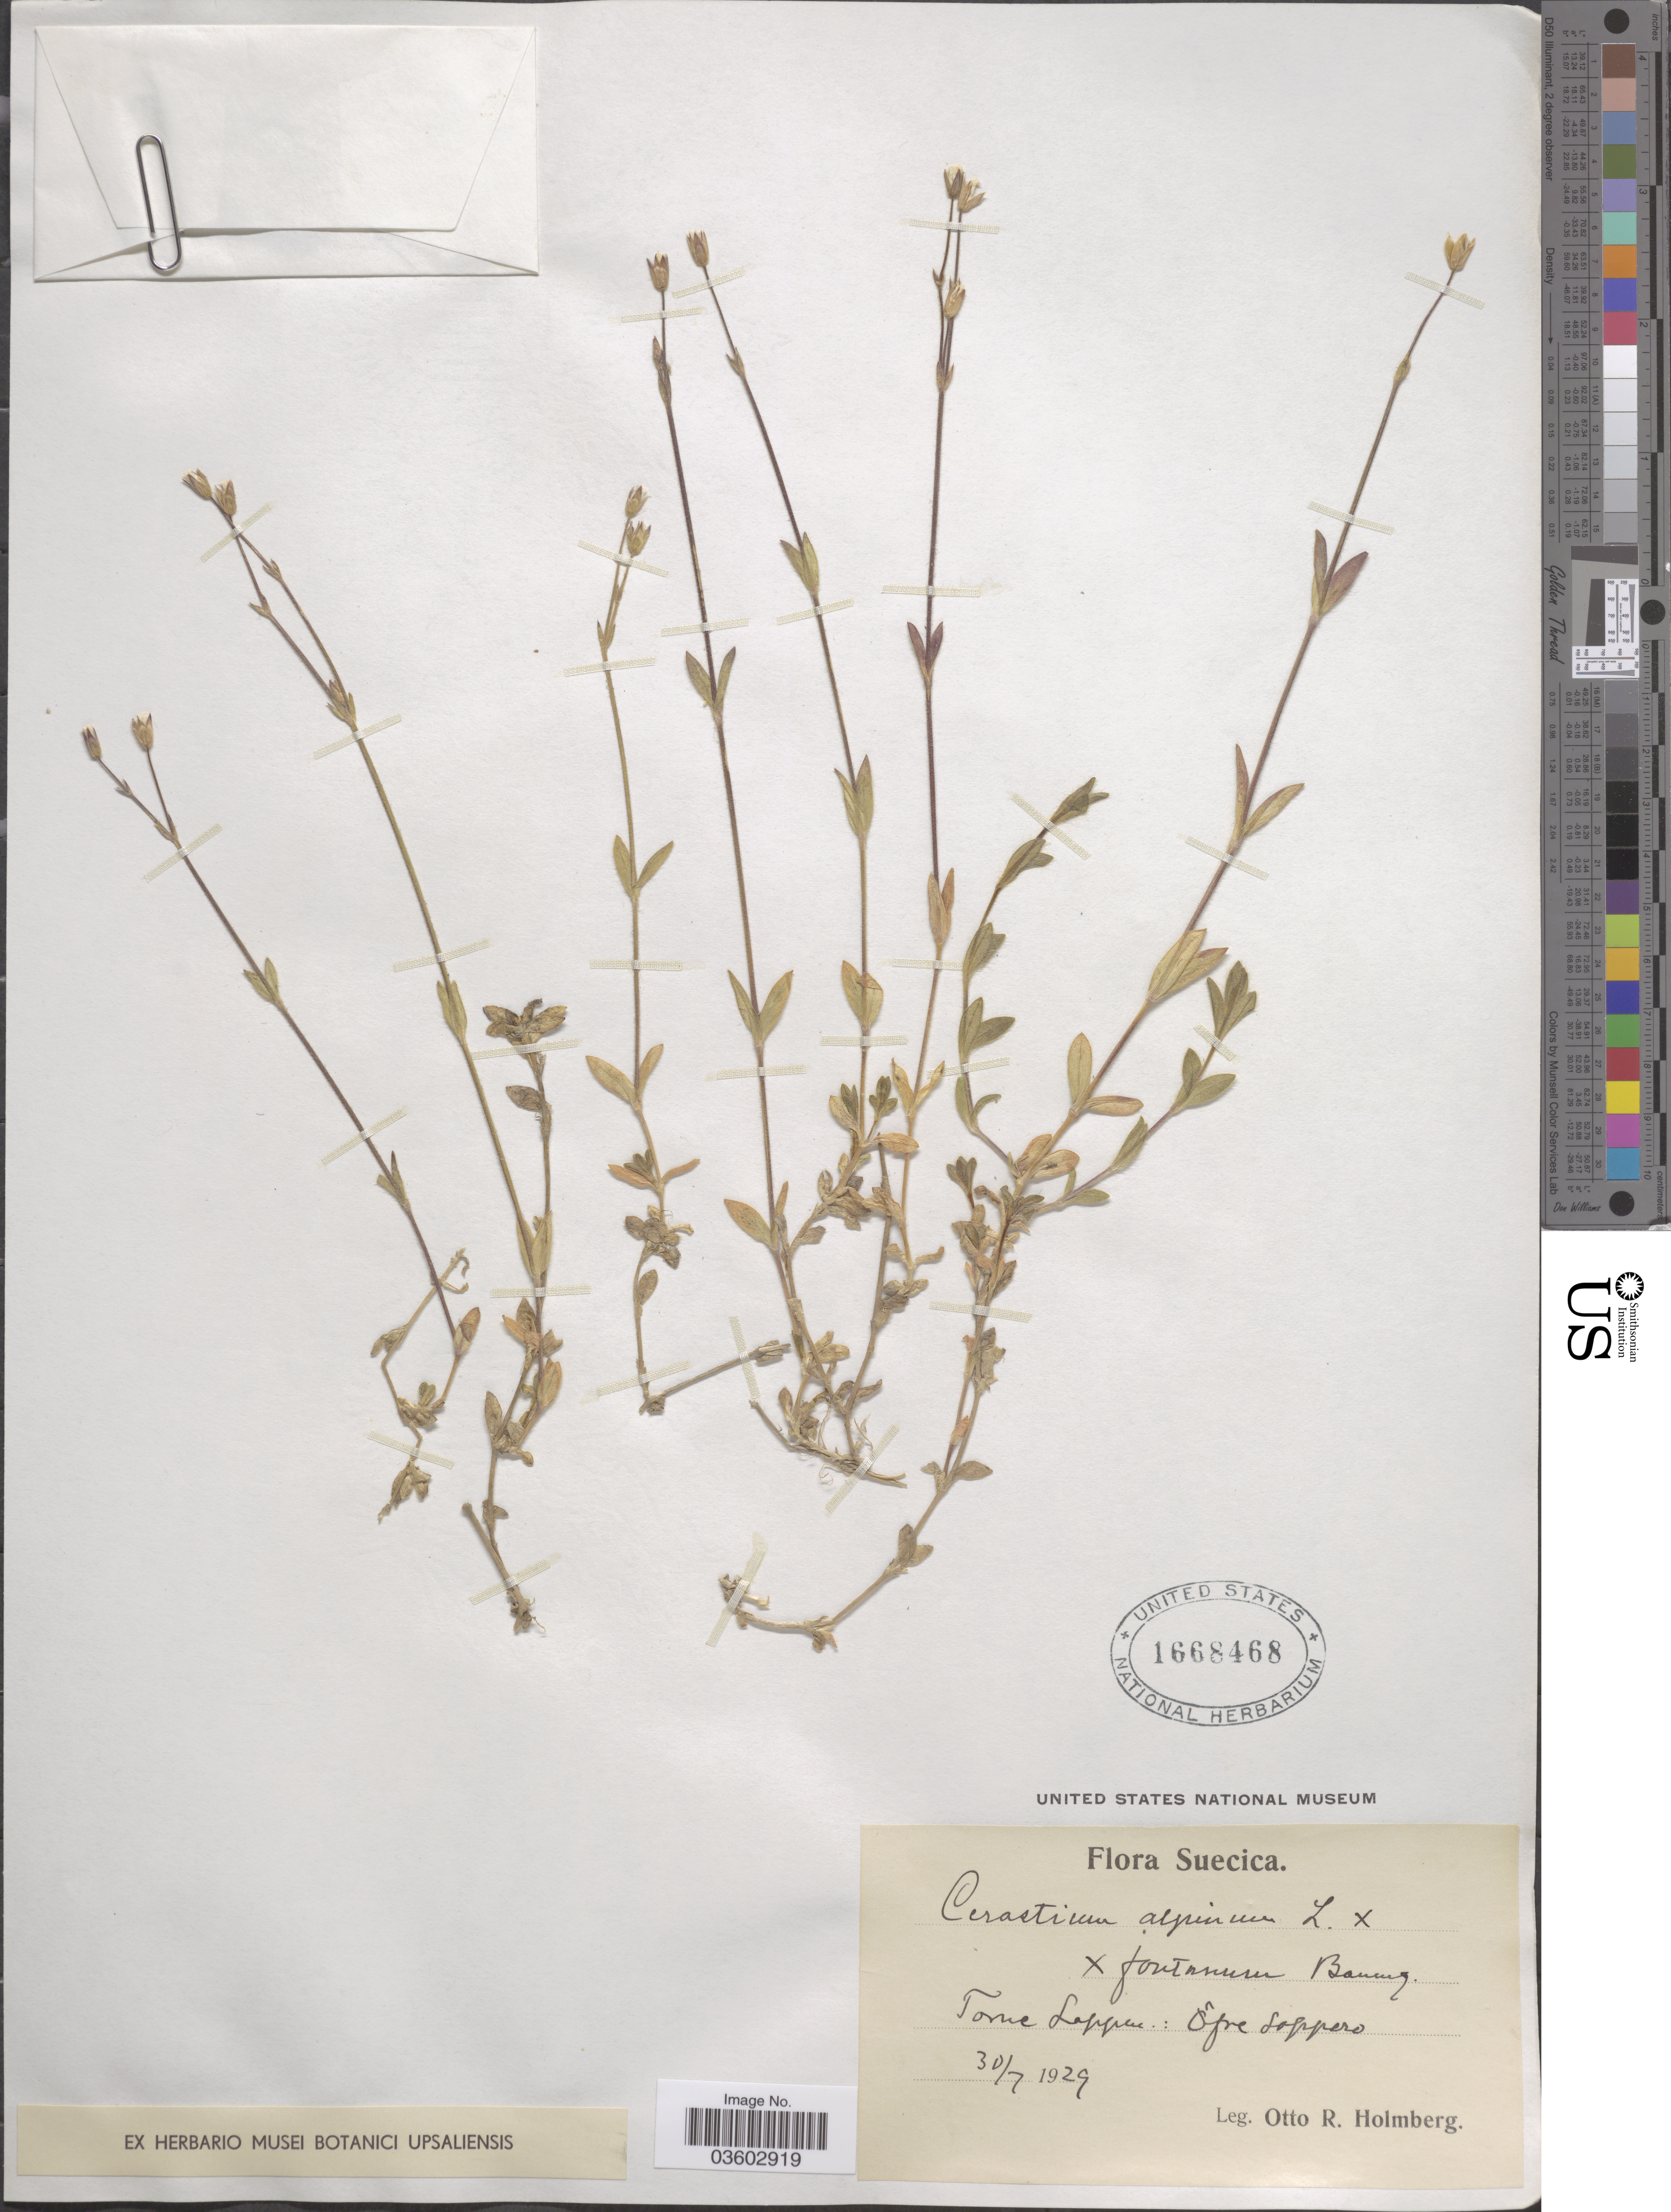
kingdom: Plantae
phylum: Tracheophyta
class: Magnoliopsida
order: Caryophyllales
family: Caryophyllaceae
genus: Cerastium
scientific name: Cerastium alpinum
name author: L.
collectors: O. Holmberg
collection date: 1929-07-30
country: Sweden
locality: Suecica. Torne Lappm: Ofre Soppero.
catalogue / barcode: US 1668468